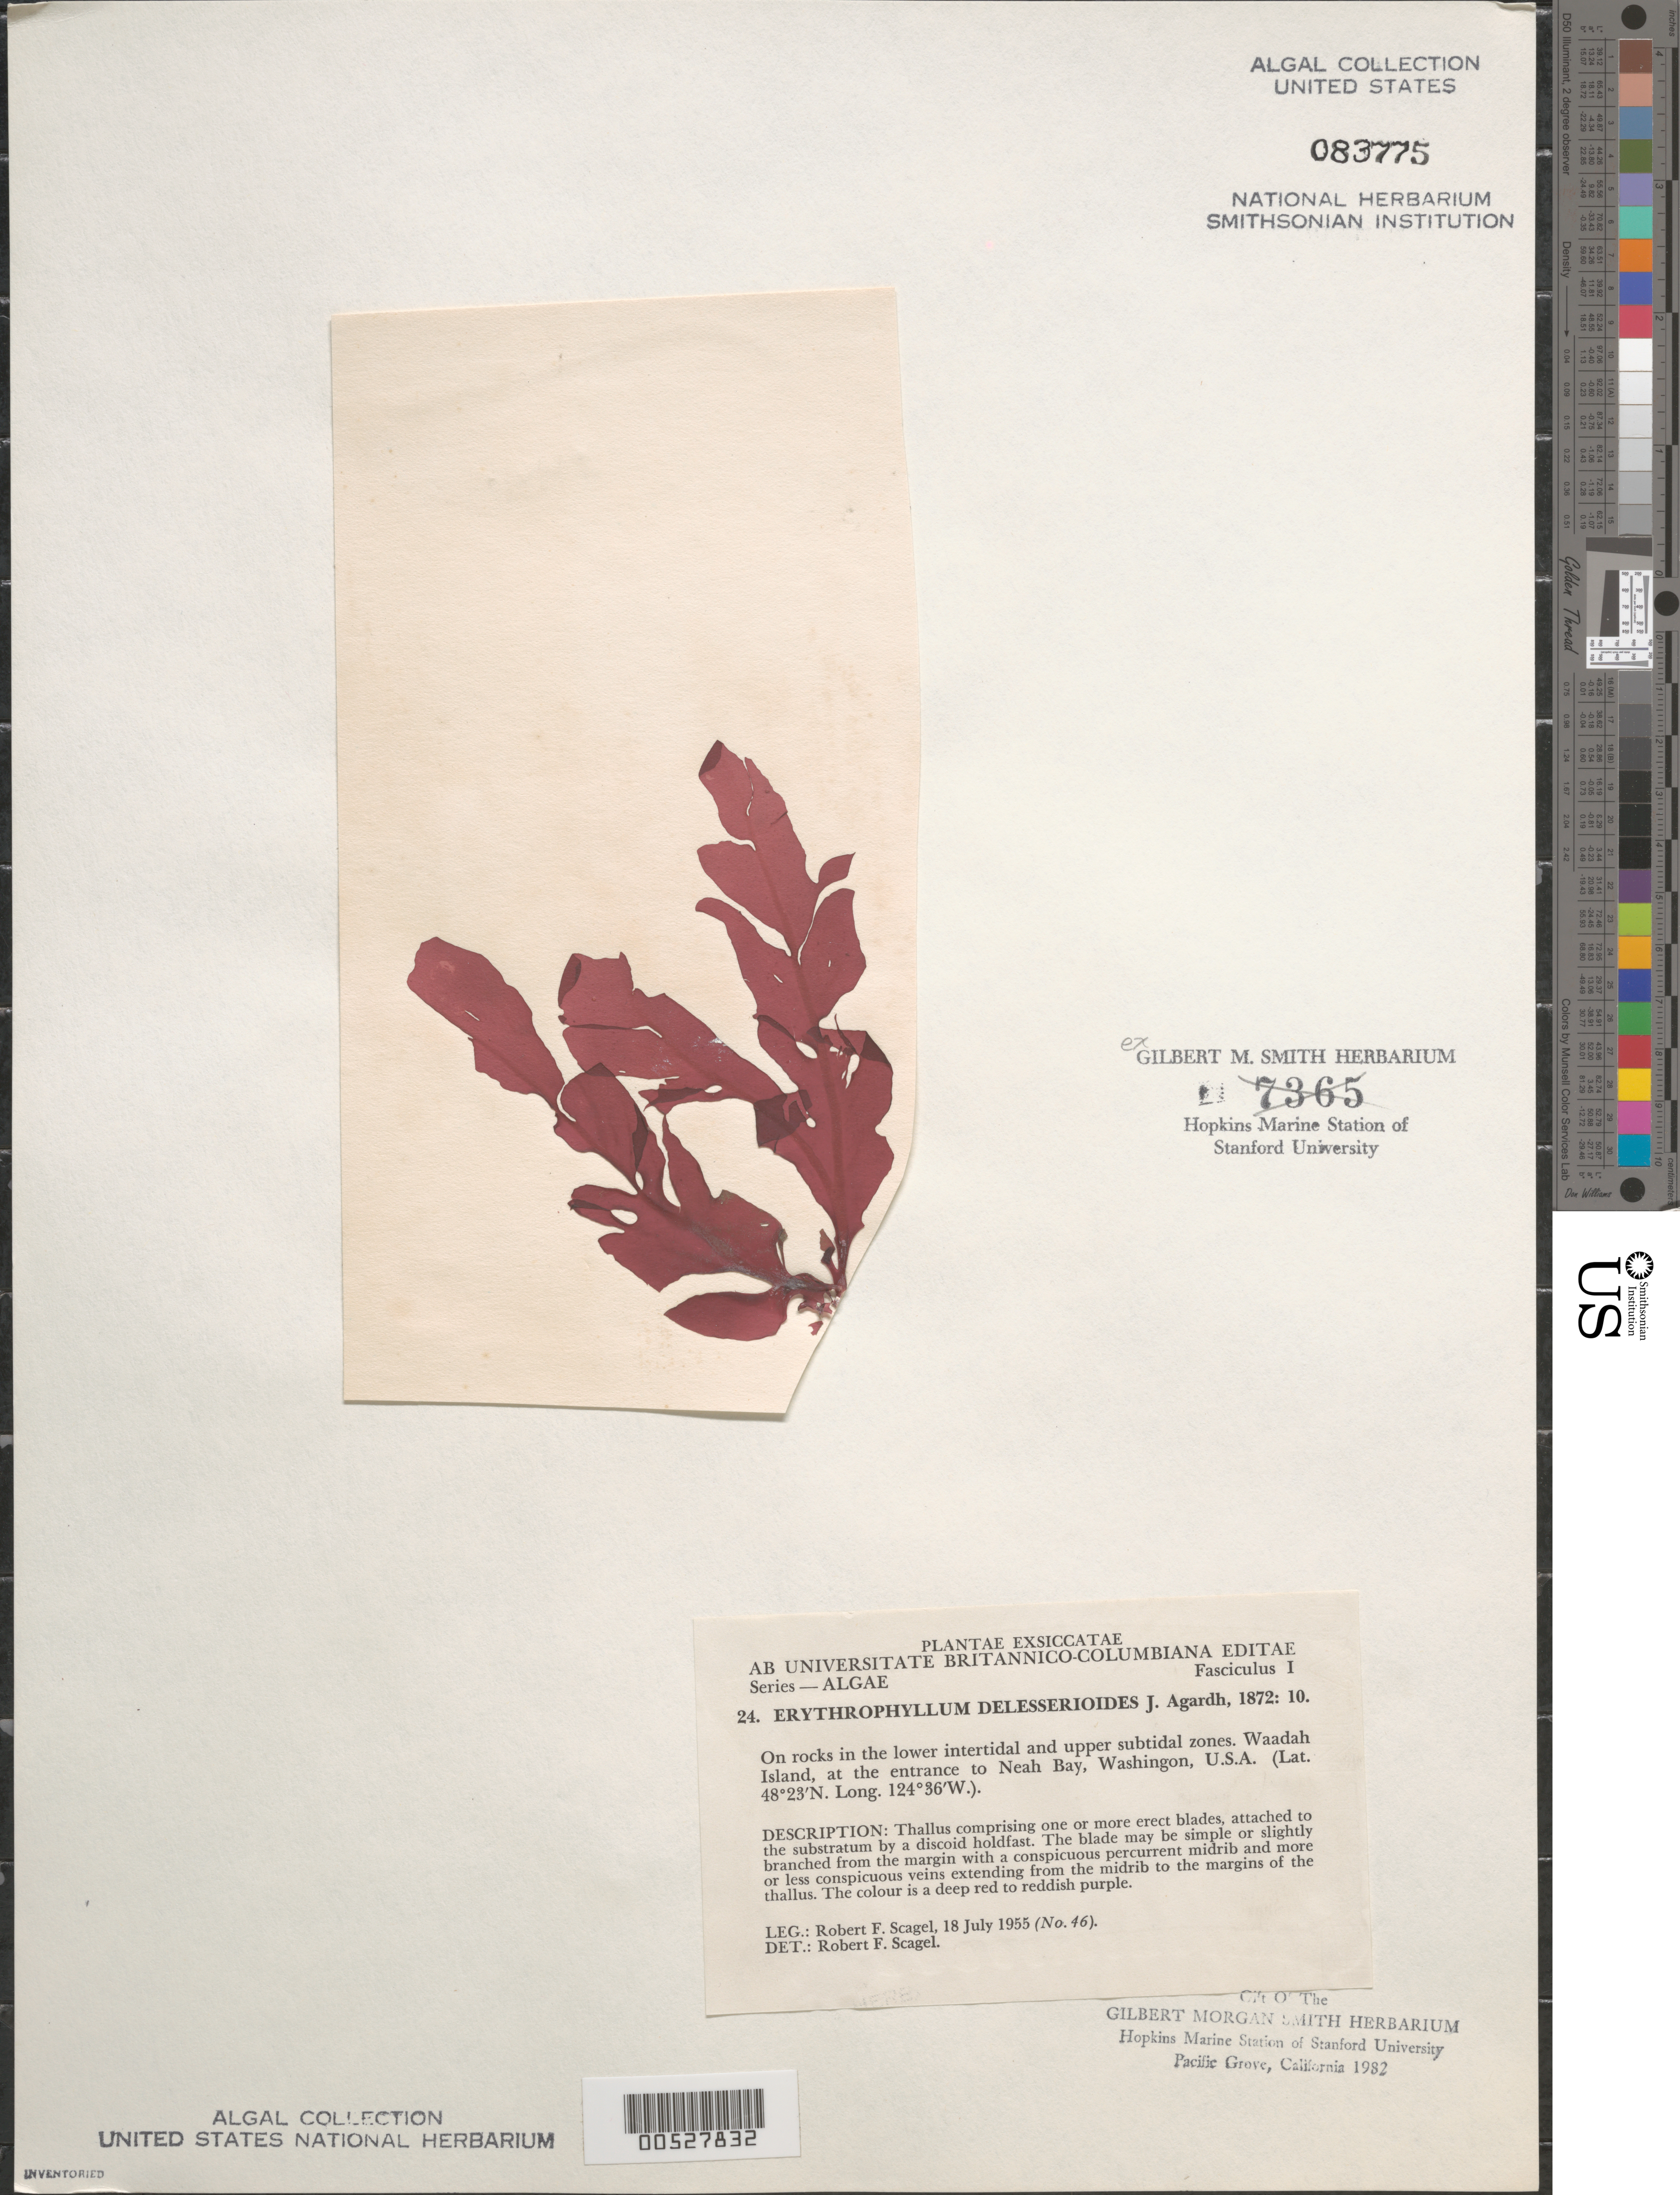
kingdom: Plantae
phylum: Rhodophyta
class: Florideophyceae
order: Gigartinales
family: Kallymeniaceae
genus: Erythrophyllum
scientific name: Erythrophyllum delesserioides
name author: J. Agardh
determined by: Scagel, R. F.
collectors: R. F. Scagel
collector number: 46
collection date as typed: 18 Jul 1955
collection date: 1955-07-18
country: United States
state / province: Washington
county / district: Clallam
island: Waadah Island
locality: Neah Bay entrance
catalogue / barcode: US 83775